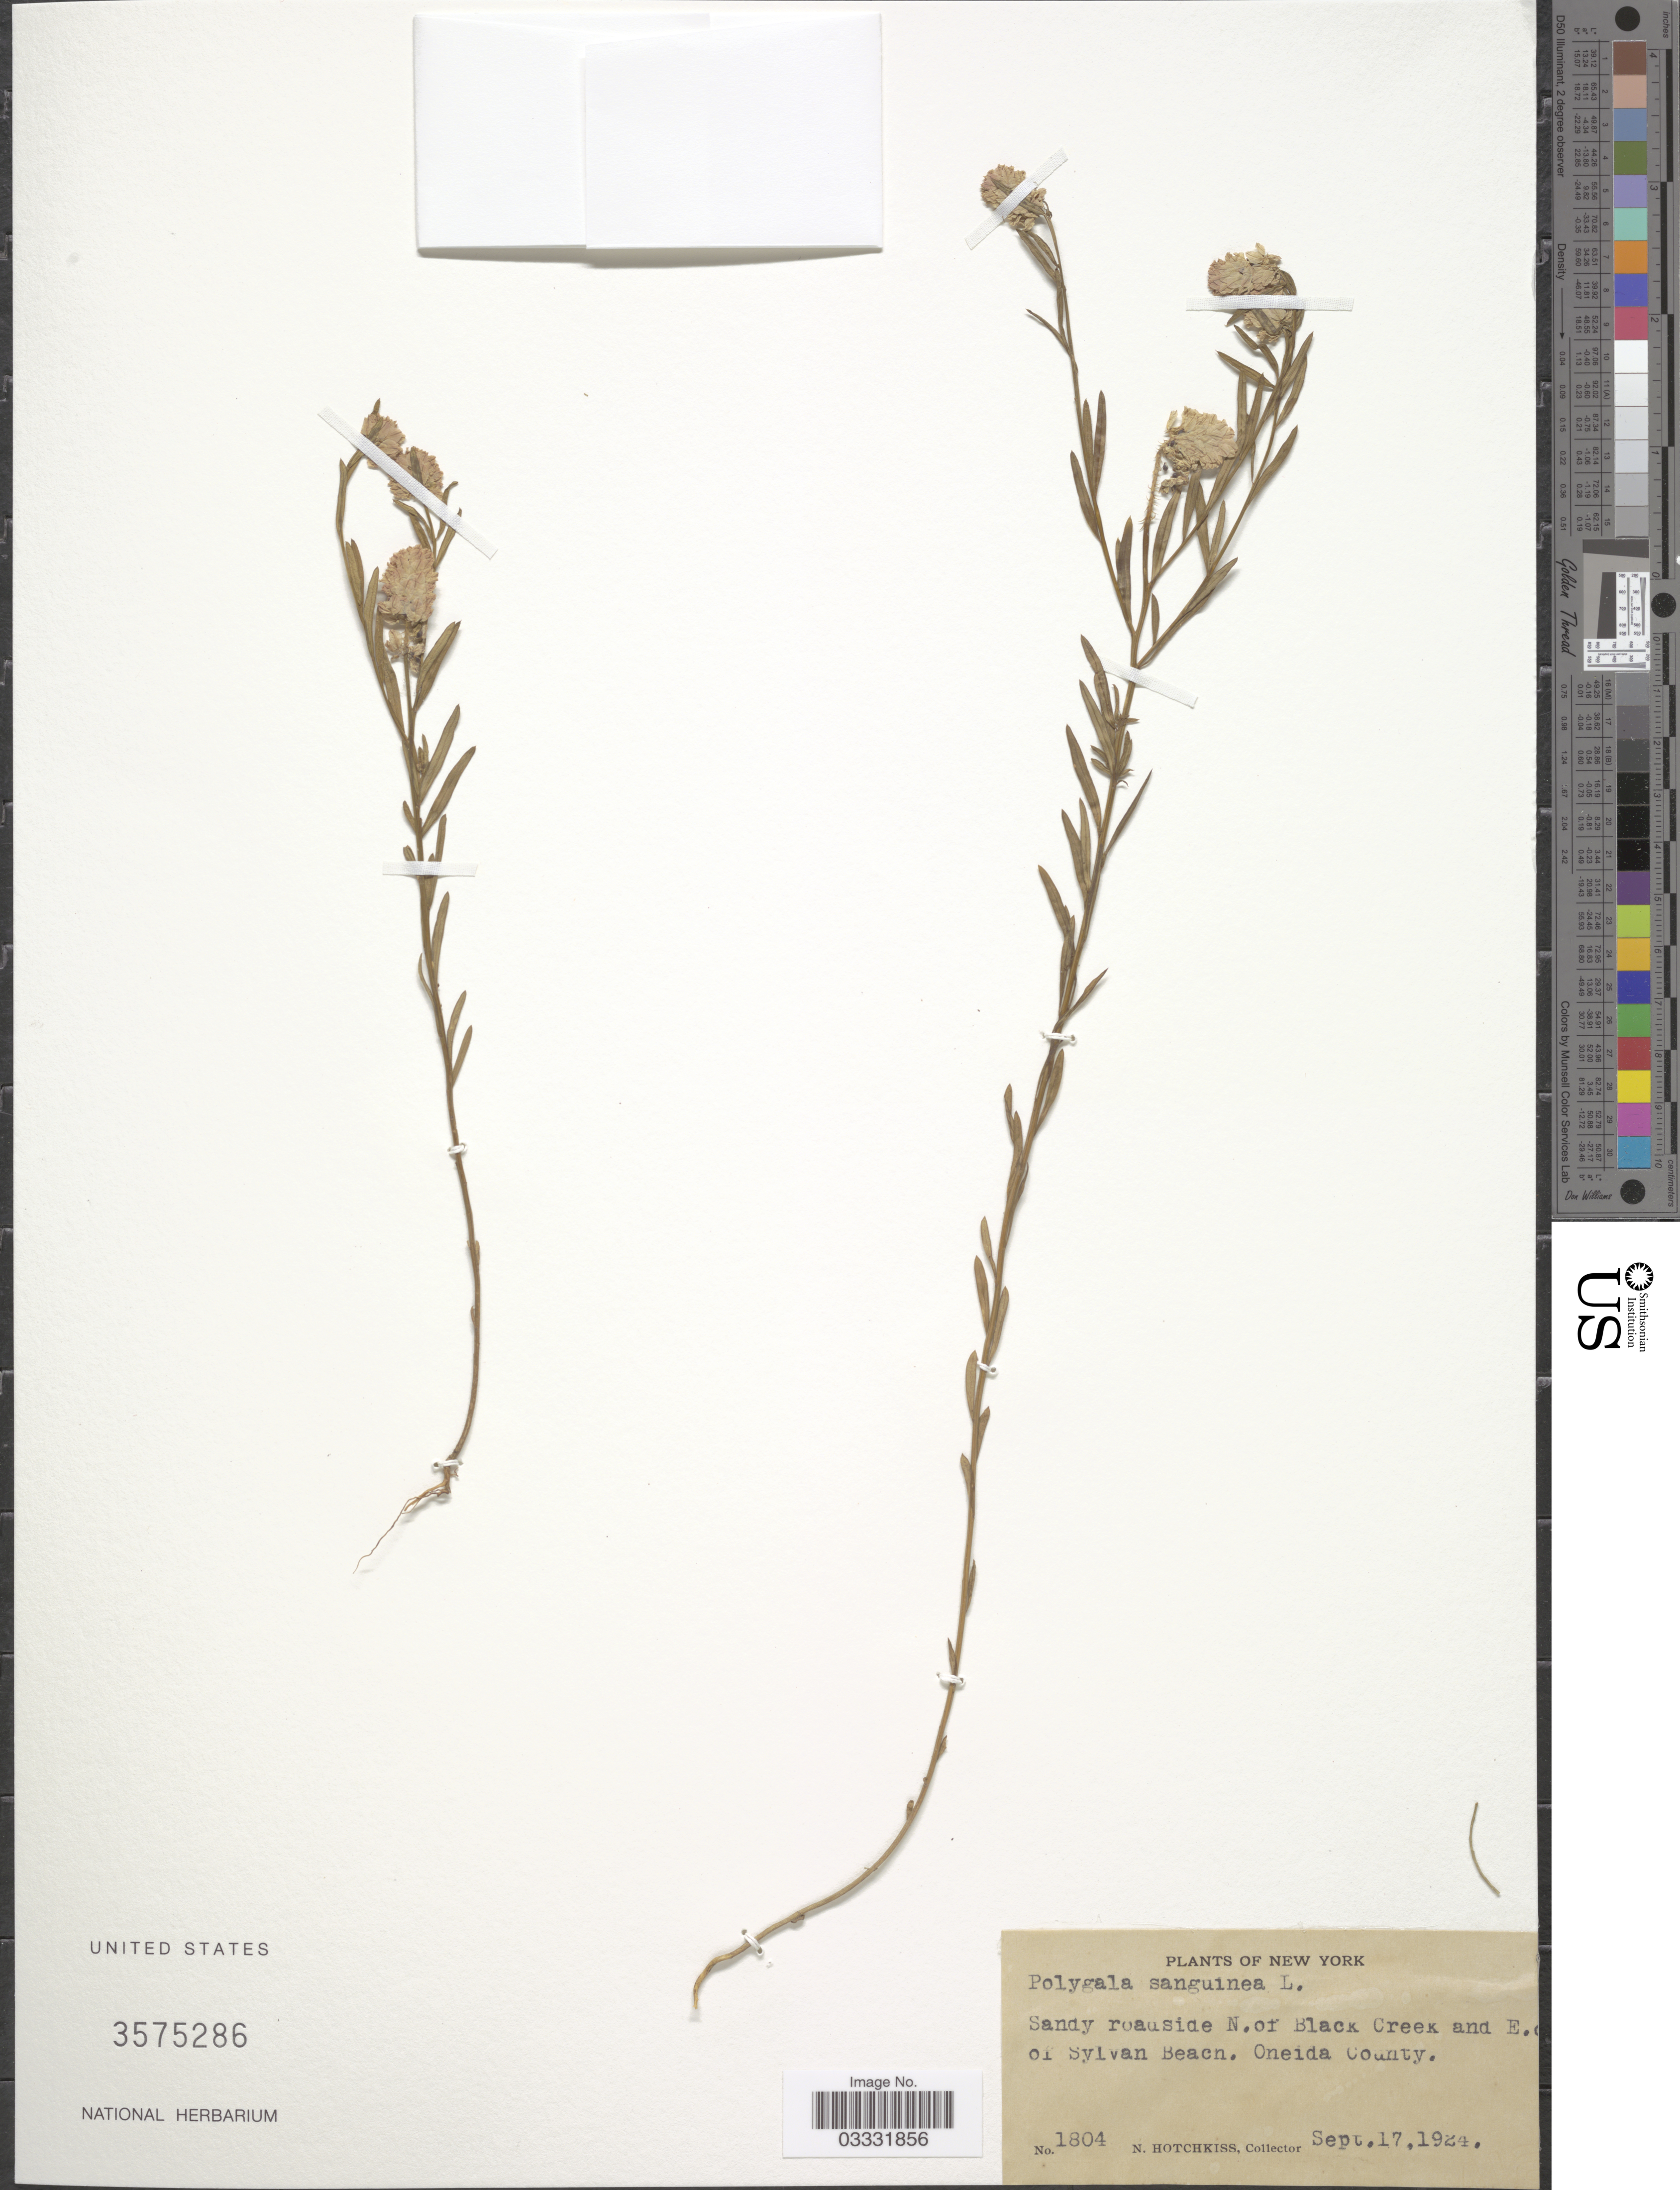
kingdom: Plantae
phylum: Tracheophyta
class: Magnoliopsida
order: Fabales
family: Polygalaceae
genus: Polygala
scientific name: Polygala sanguinea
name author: L.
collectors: N. Hotchkiss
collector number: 1804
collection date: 1924-09-17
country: United States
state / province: New York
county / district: Oneida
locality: N. of Black Creek and E. of Sylvan Beach, Oneida County.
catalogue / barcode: US 3575286